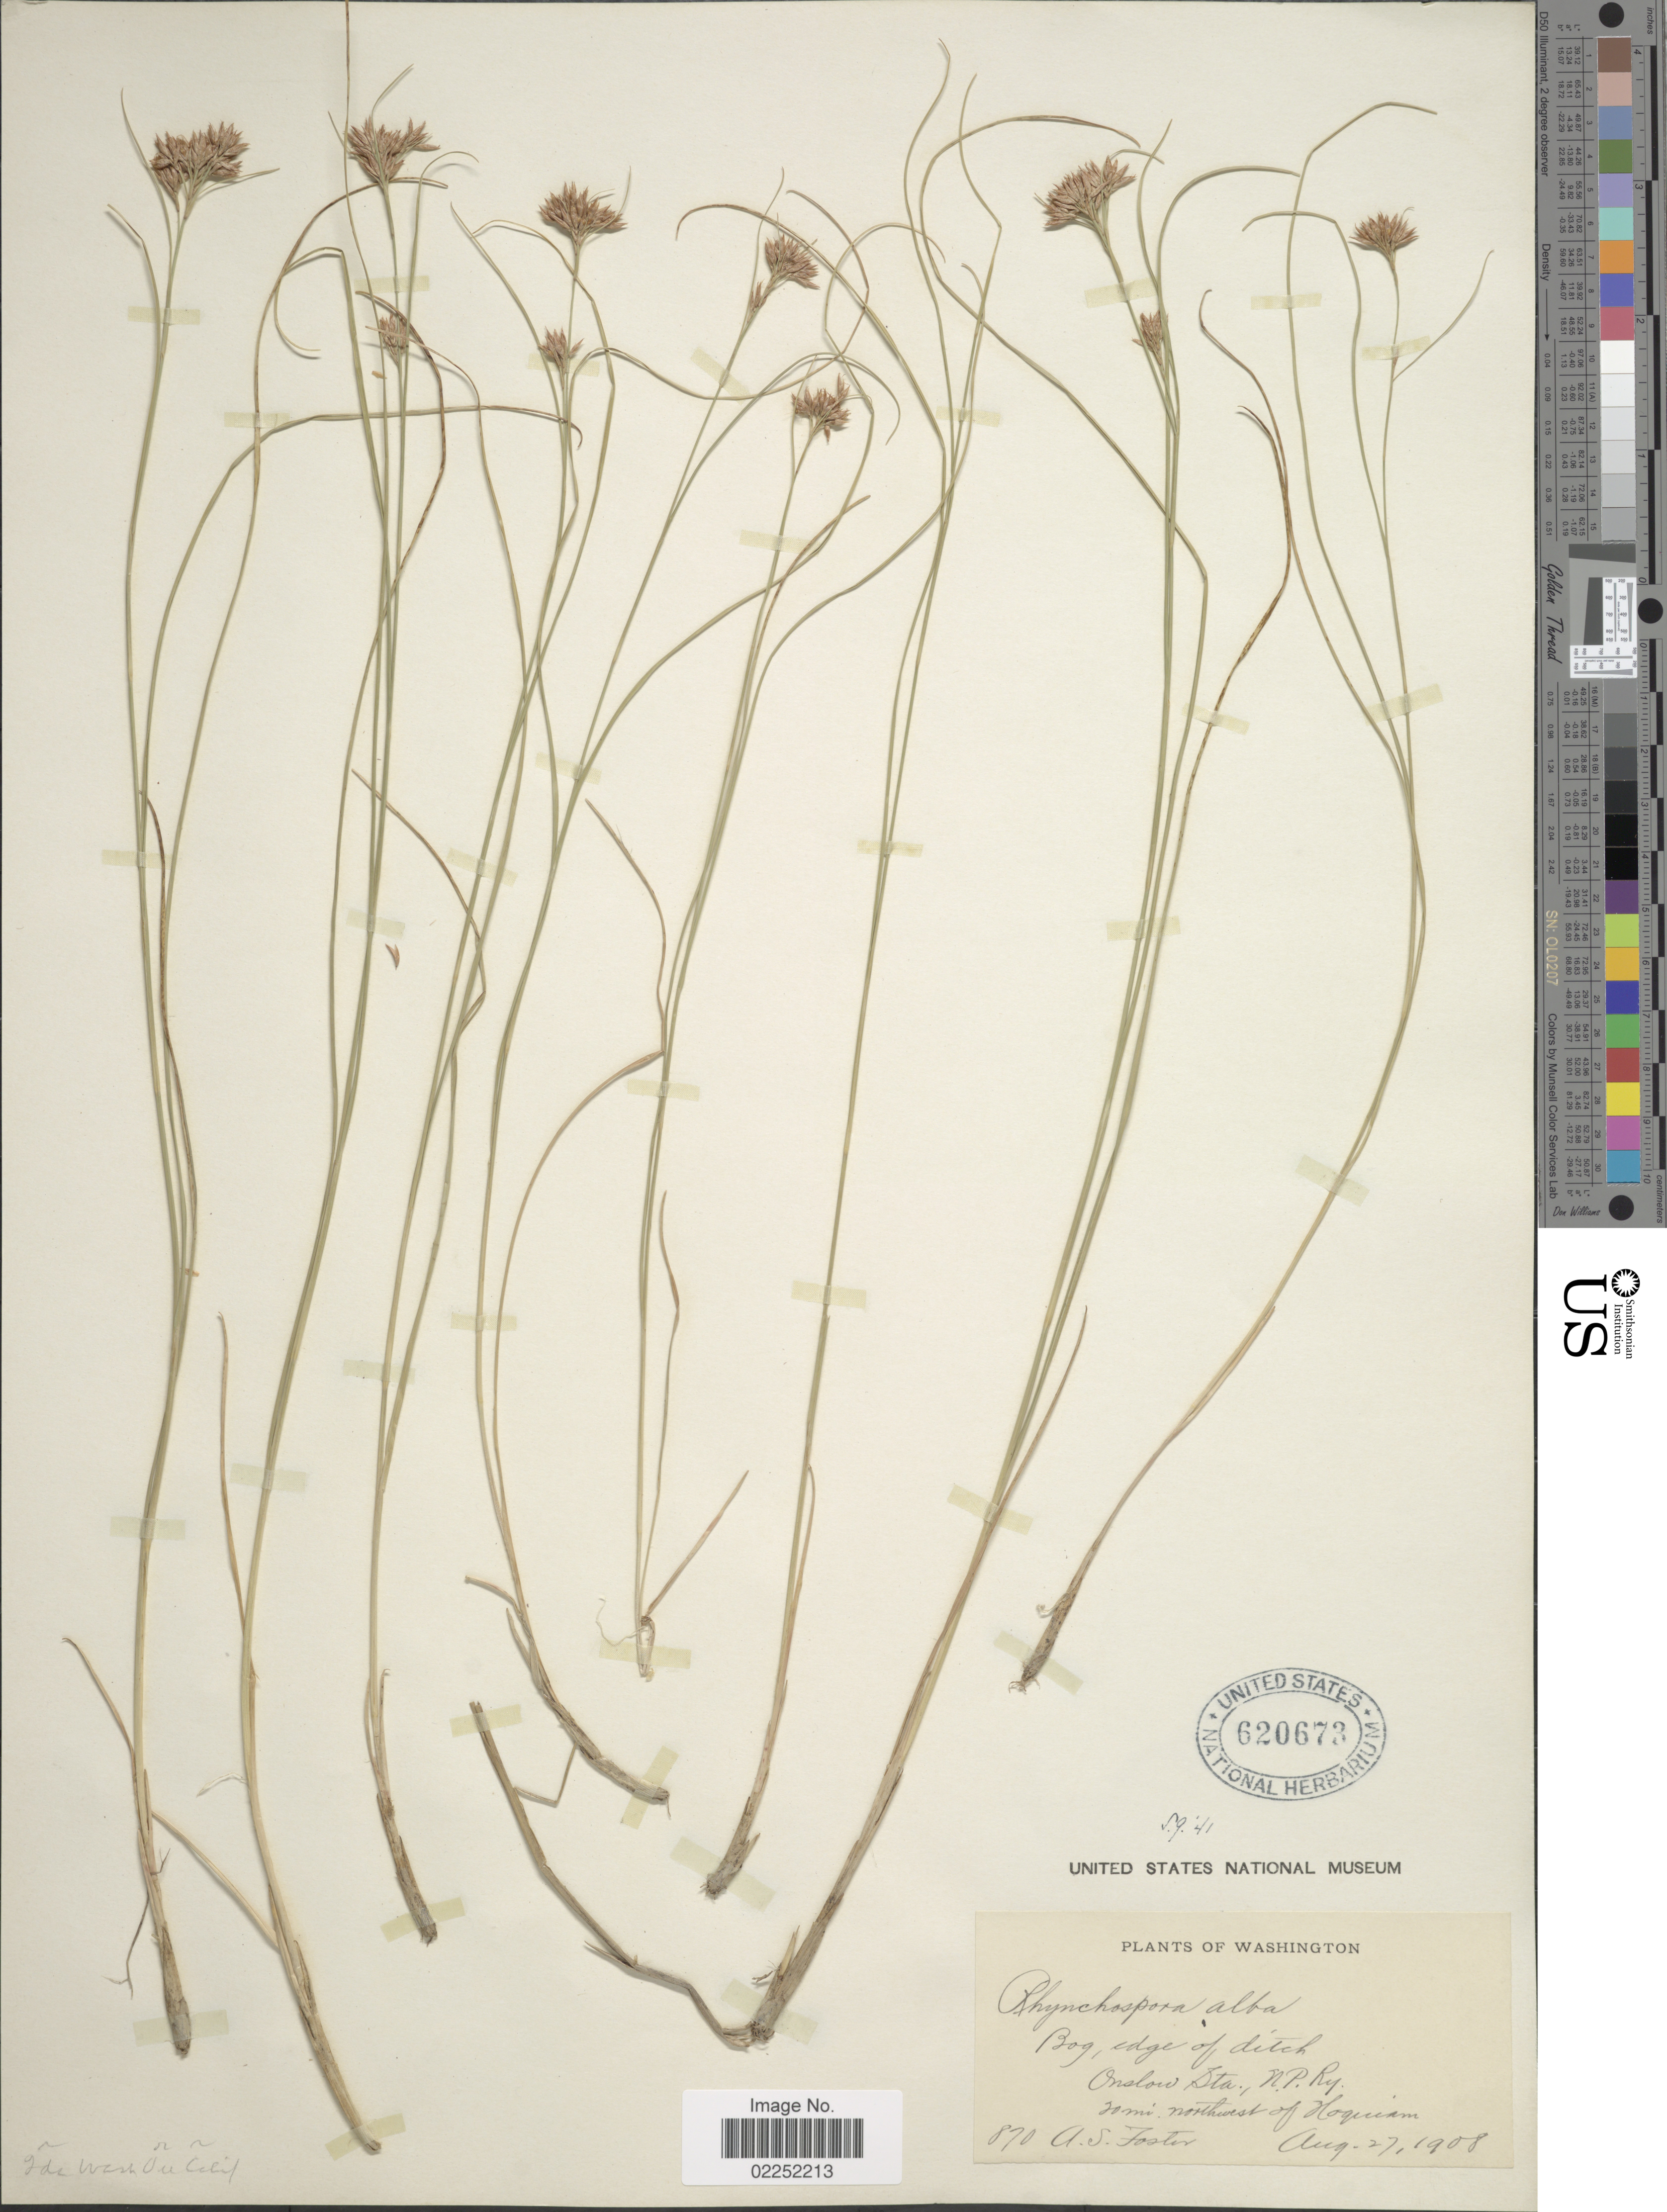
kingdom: Plantae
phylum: Tracheophyta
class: Liliopsida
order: Poales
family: Cyperaceae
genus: Rhynchospora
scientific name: Rhynchospora alba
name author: (L.) Vahl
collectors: A. S. Foster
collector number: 870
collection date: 1908-08-27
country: United States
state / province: Washington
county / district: Grays Harbor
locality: Bog, edge of ditch, Onslow Sta., N.P. Ry. 20 mi NW of Hoquiam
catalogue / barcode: US 620673